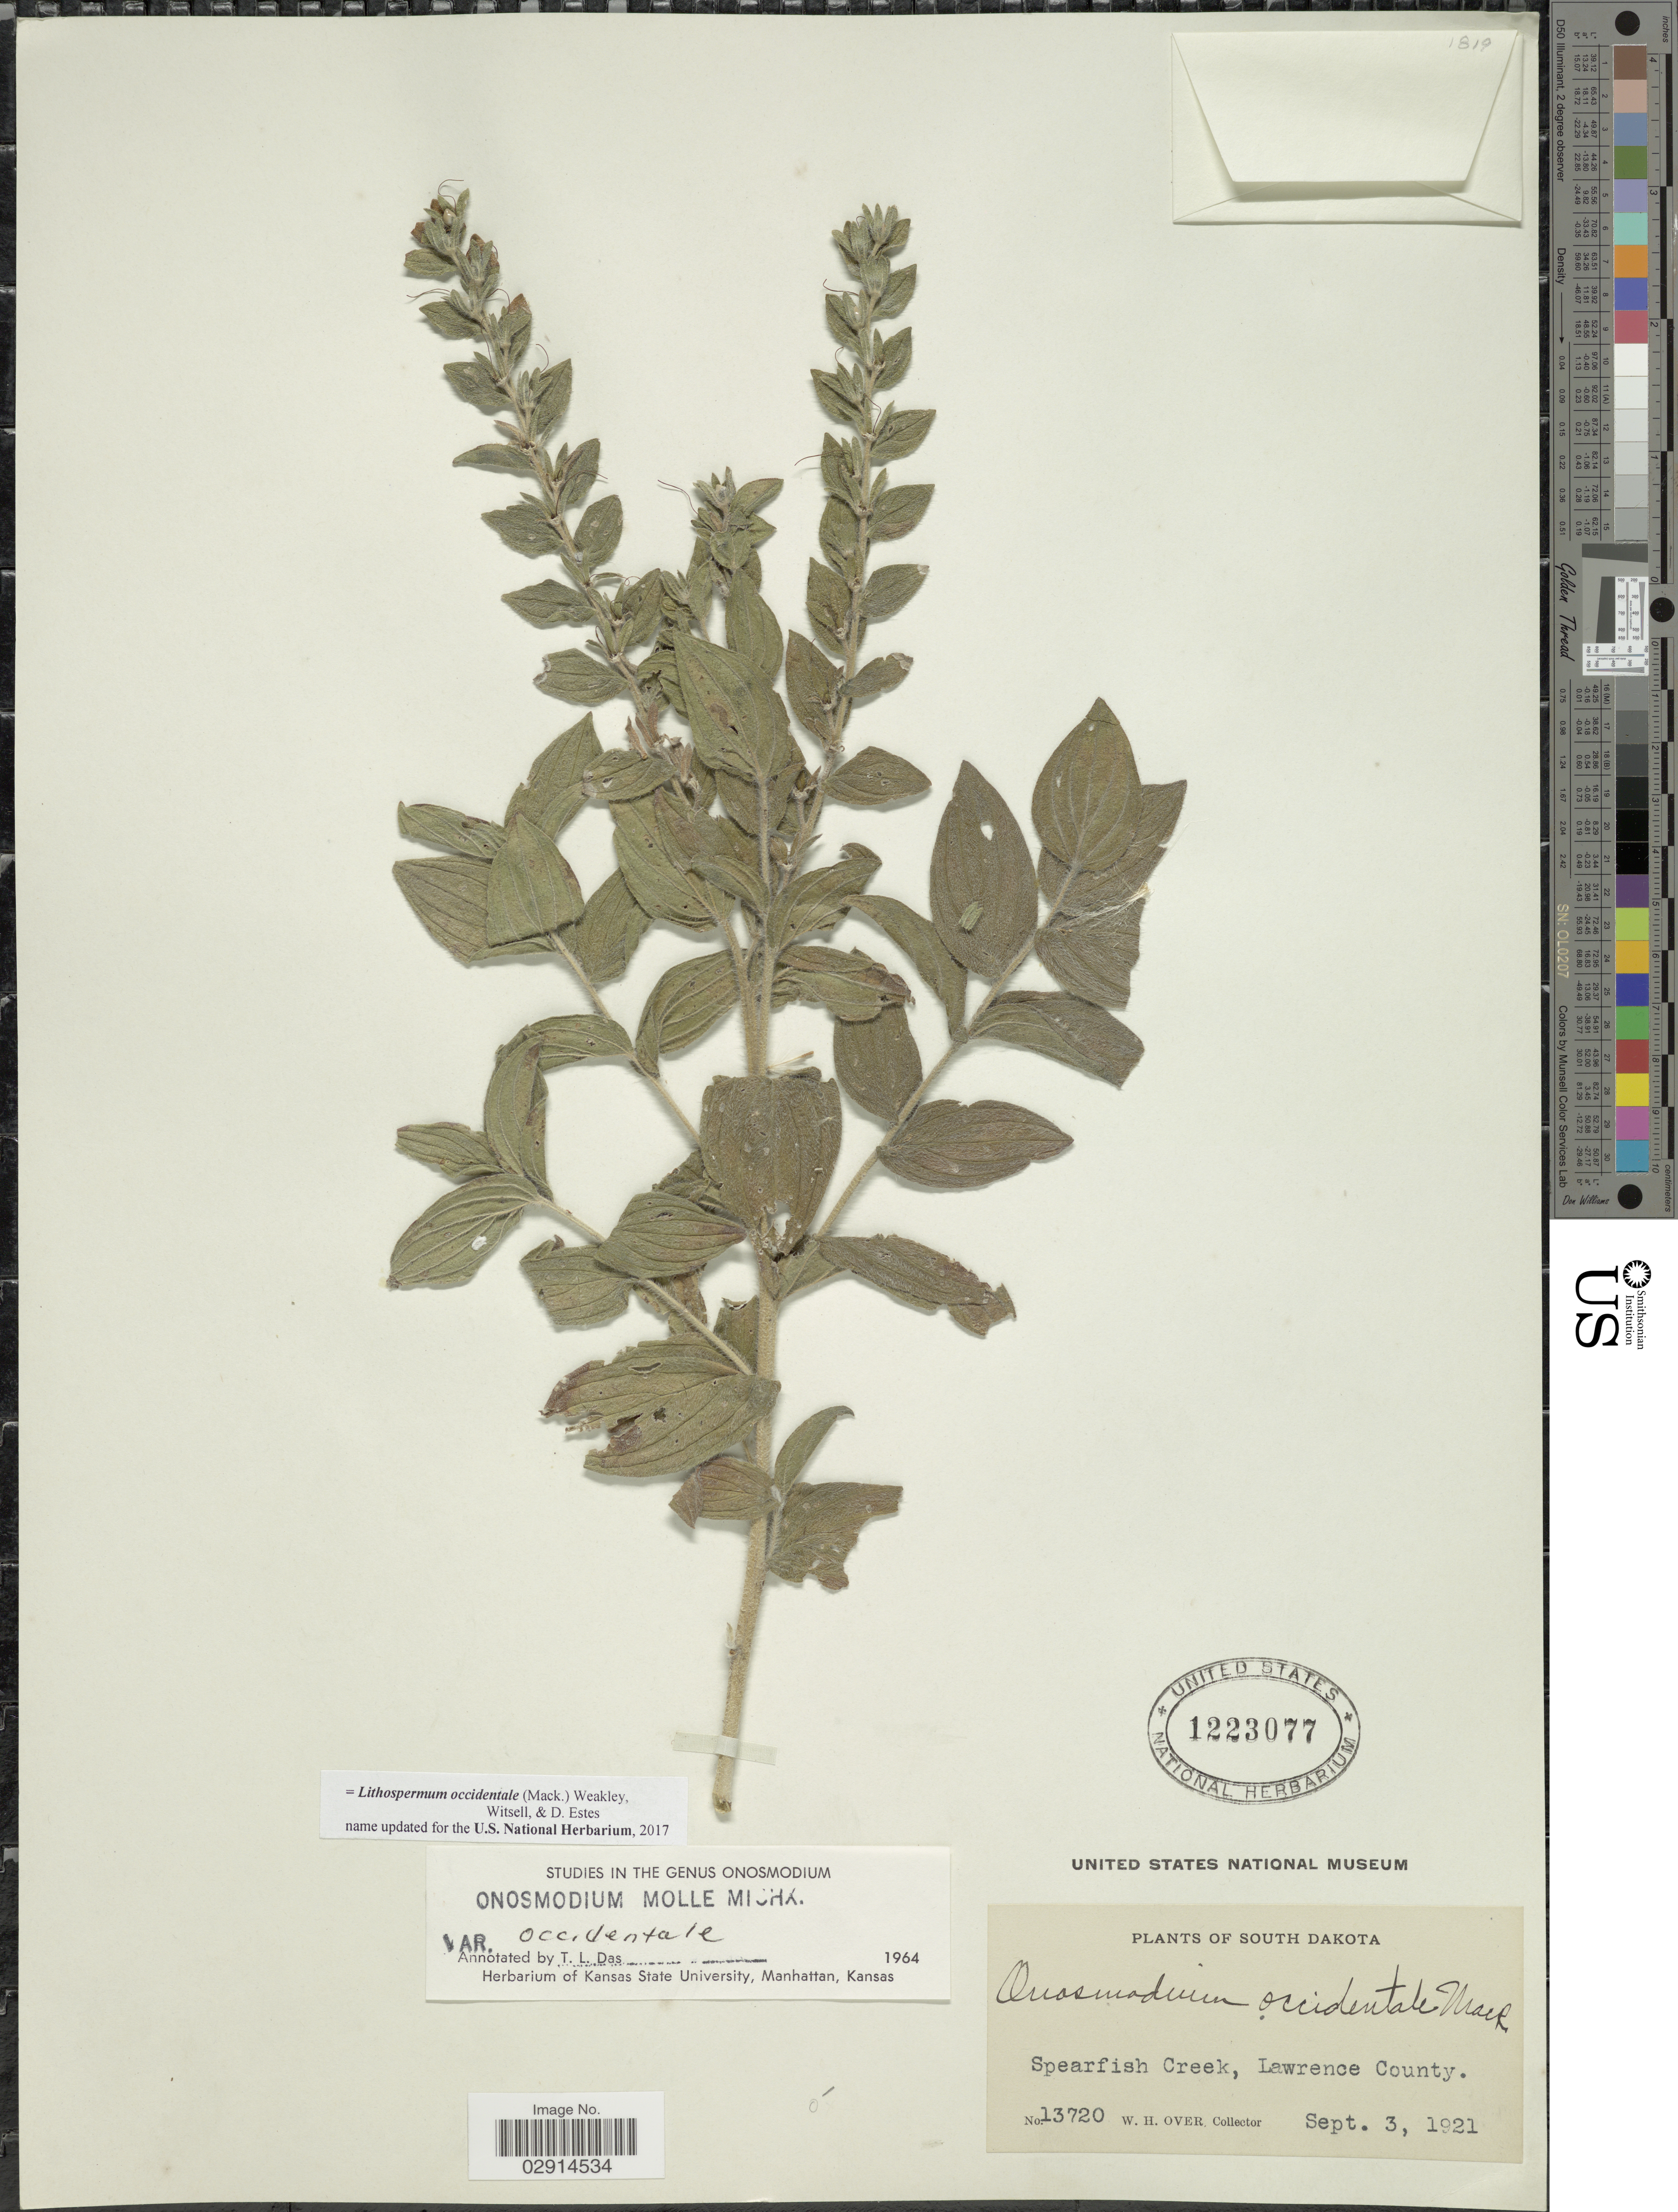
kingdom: Plantae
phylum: Tracheophyta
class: Magnoliopsida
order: Boraginales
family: Boraginaceae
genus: Lithospermum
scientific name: Lithospermum occidentale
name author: (Mack.) Weakley et al.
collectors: W. Over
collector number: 13720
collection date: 1921-09-03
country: United States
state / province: South Dakota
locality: Spearfish Creek, Lawrence County.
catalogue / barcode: US 1223077